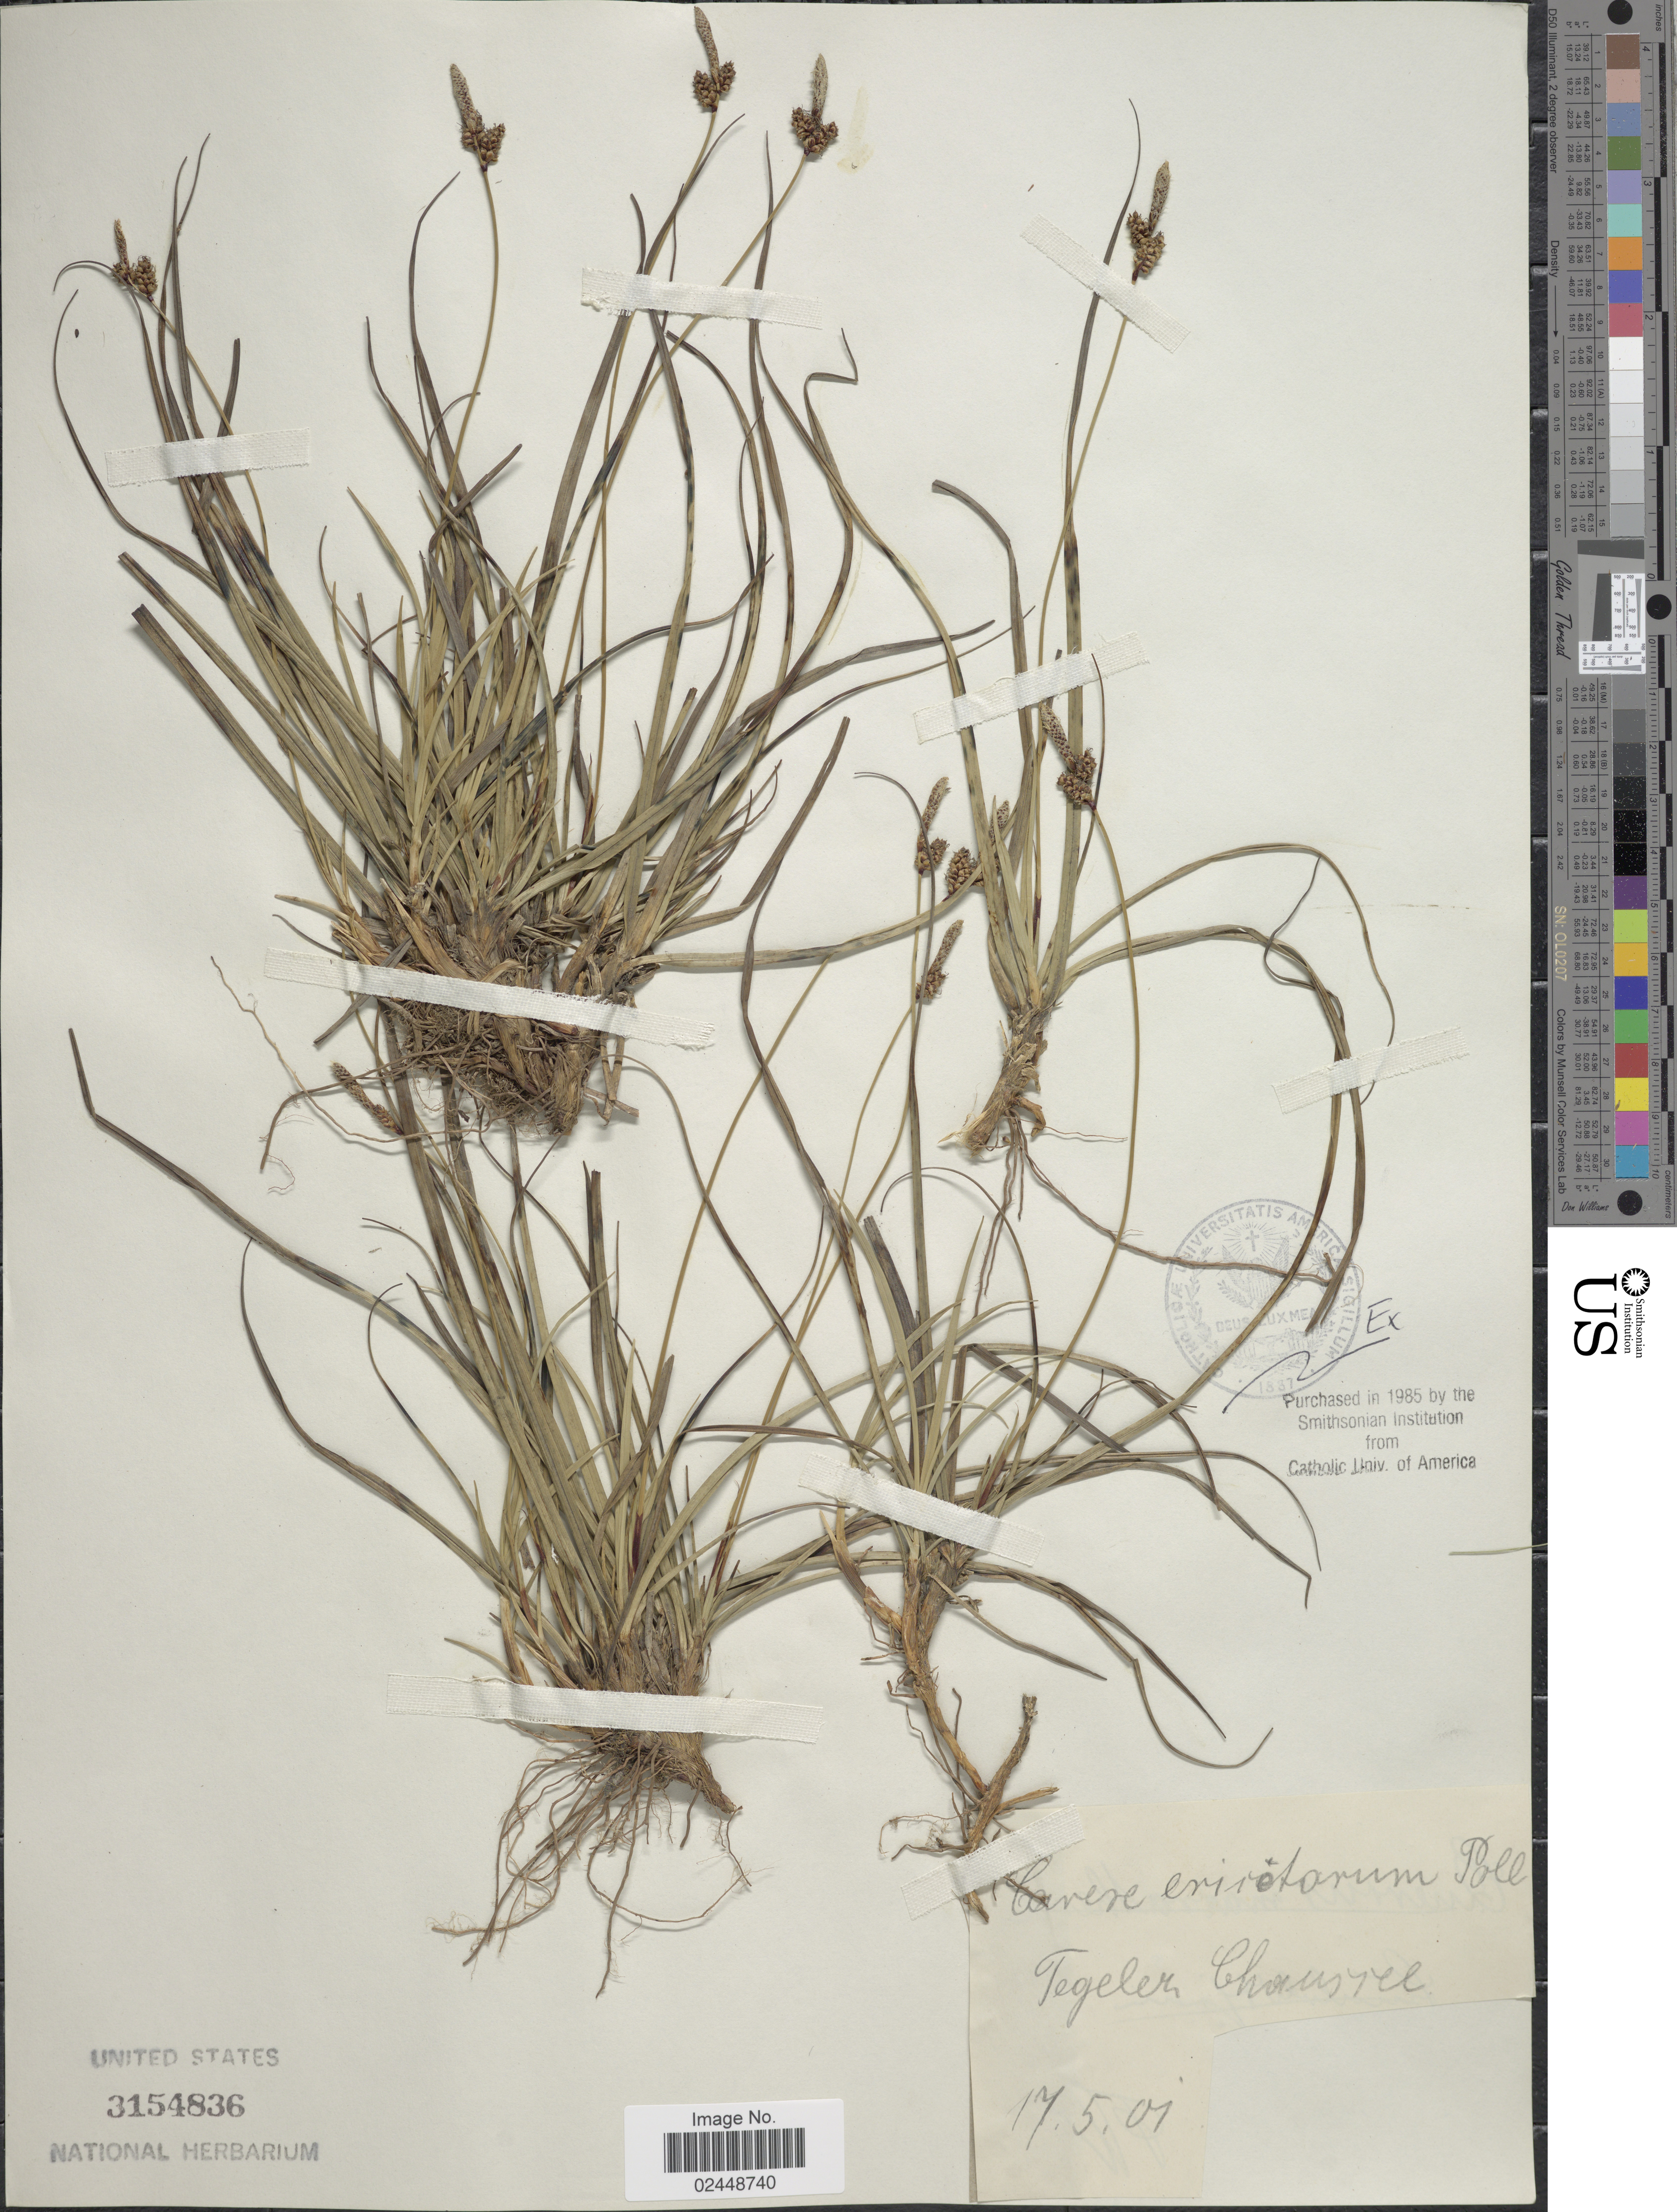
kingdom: Plantae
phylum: Tracheophyta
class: Liliopsida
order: Poales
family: Cyperaceae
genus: Carex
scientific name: Carex ericetorum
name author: Pollich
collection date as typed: Transcribed d/m/y: 17/5/1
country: Germany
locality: Tegeler Chaussee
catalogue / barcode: US 3154836